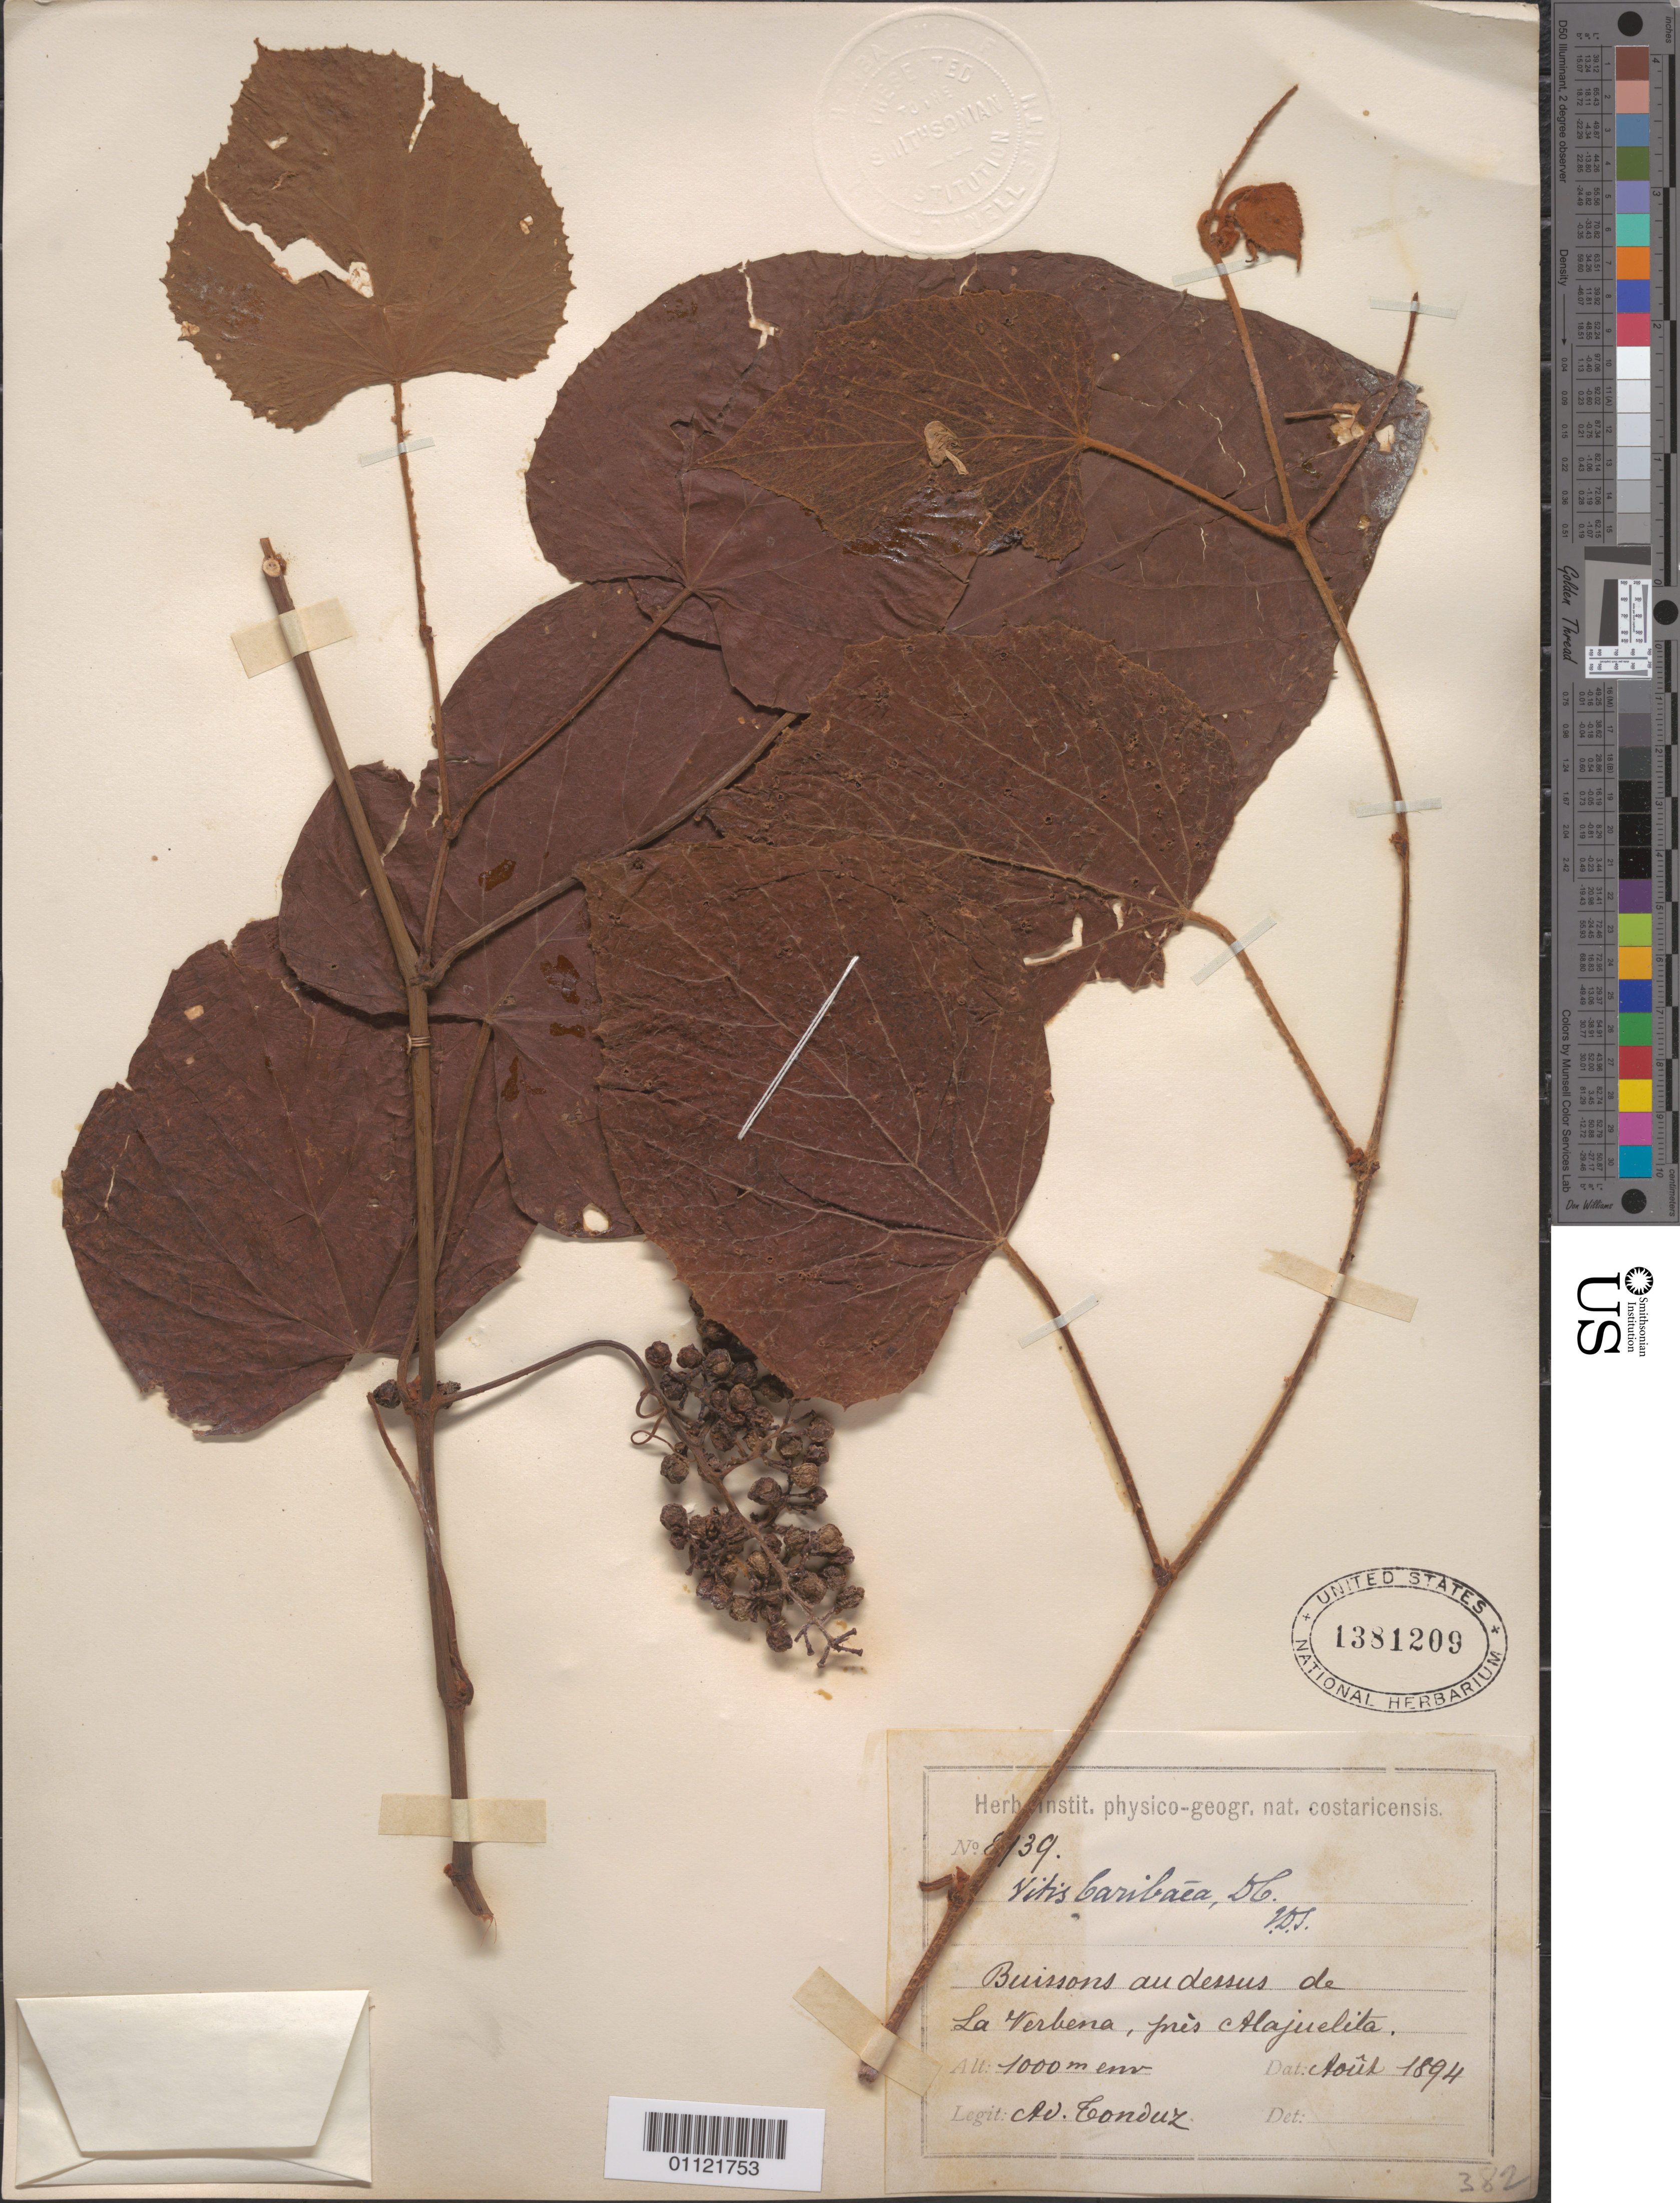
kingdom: Plantae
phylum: Tracheophyta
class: Magnoliopsida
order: Vitales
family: Vitaceae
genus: Vitis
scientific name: Vitis caribaea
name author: DC.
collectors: A. Tonduz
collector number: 939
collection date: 1894-04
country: Costa Rica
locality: La Verbena, near Alajuleita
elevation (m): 305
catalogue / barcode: US 1381209